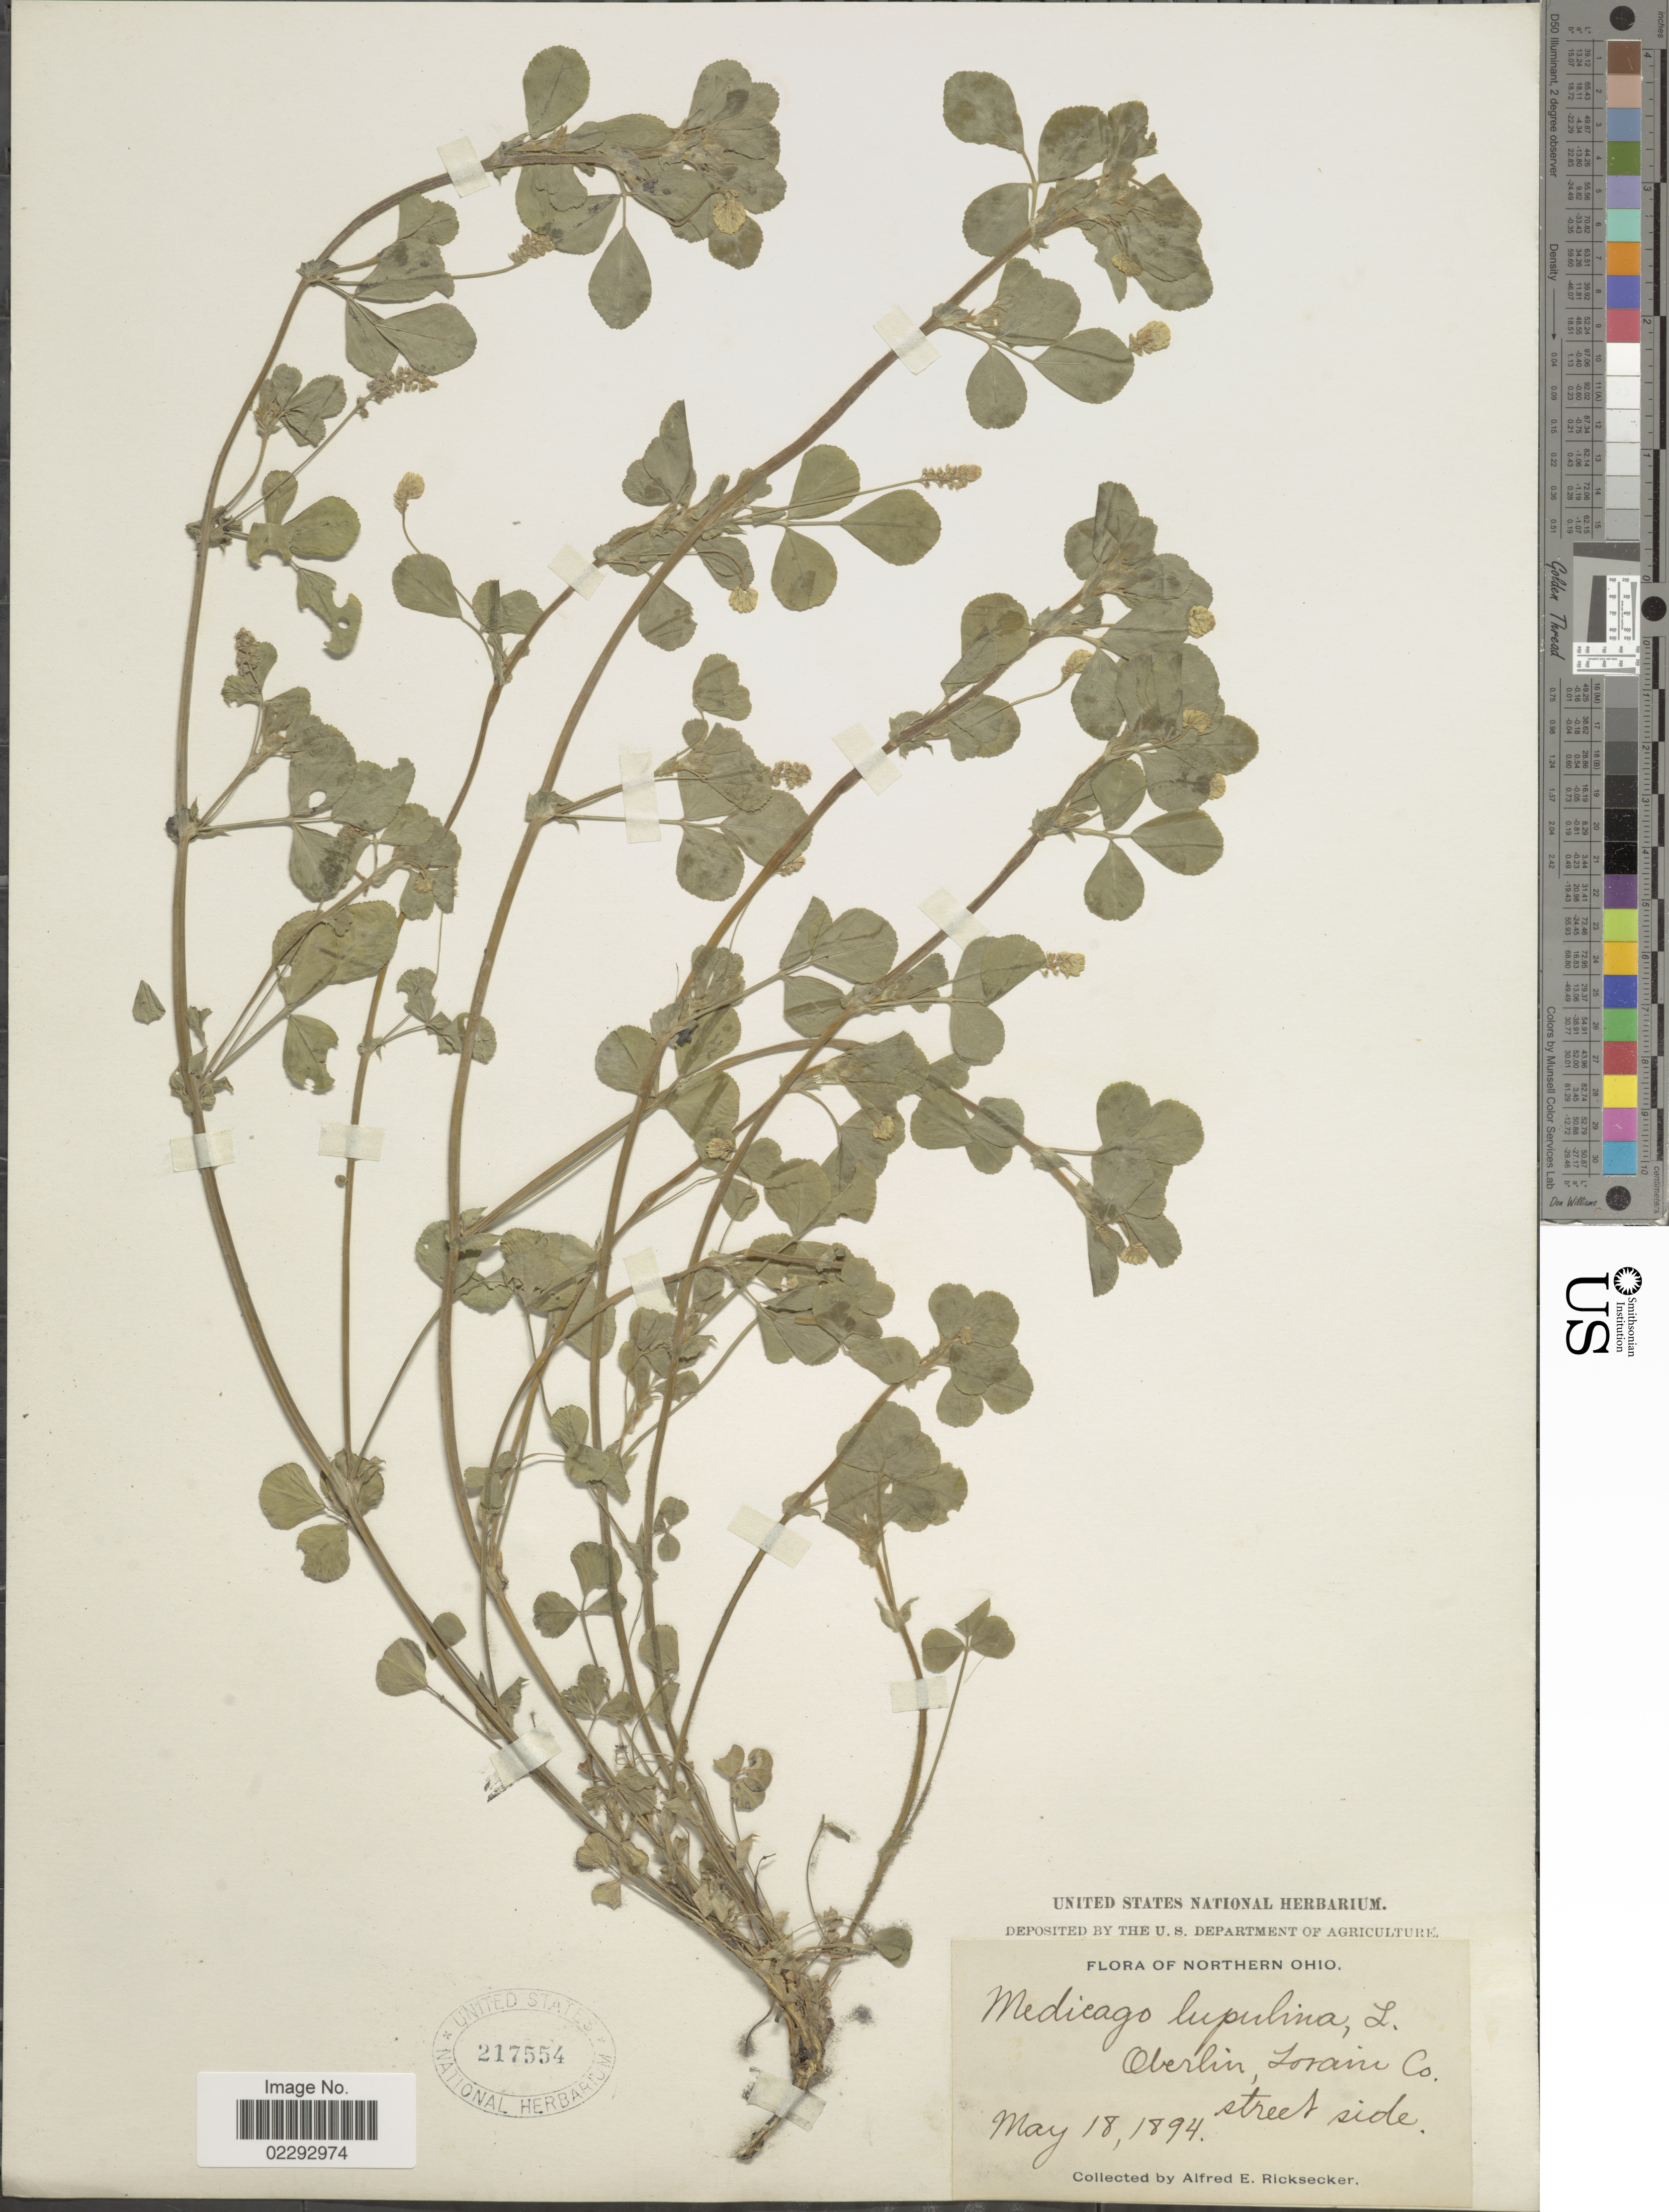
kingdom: Plantae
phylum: Tracheophyta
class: Magnoliopsida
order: Fabales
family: Fabaceae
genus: Medicago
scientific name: Medicago lupulina var. lupulina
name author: L.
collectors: A. E. Ricksecker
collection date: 1894-05-18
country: United States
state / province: Ohio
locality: Northern Ohio, Oberlin, Lorani Co., street side.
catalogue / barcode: US 217554